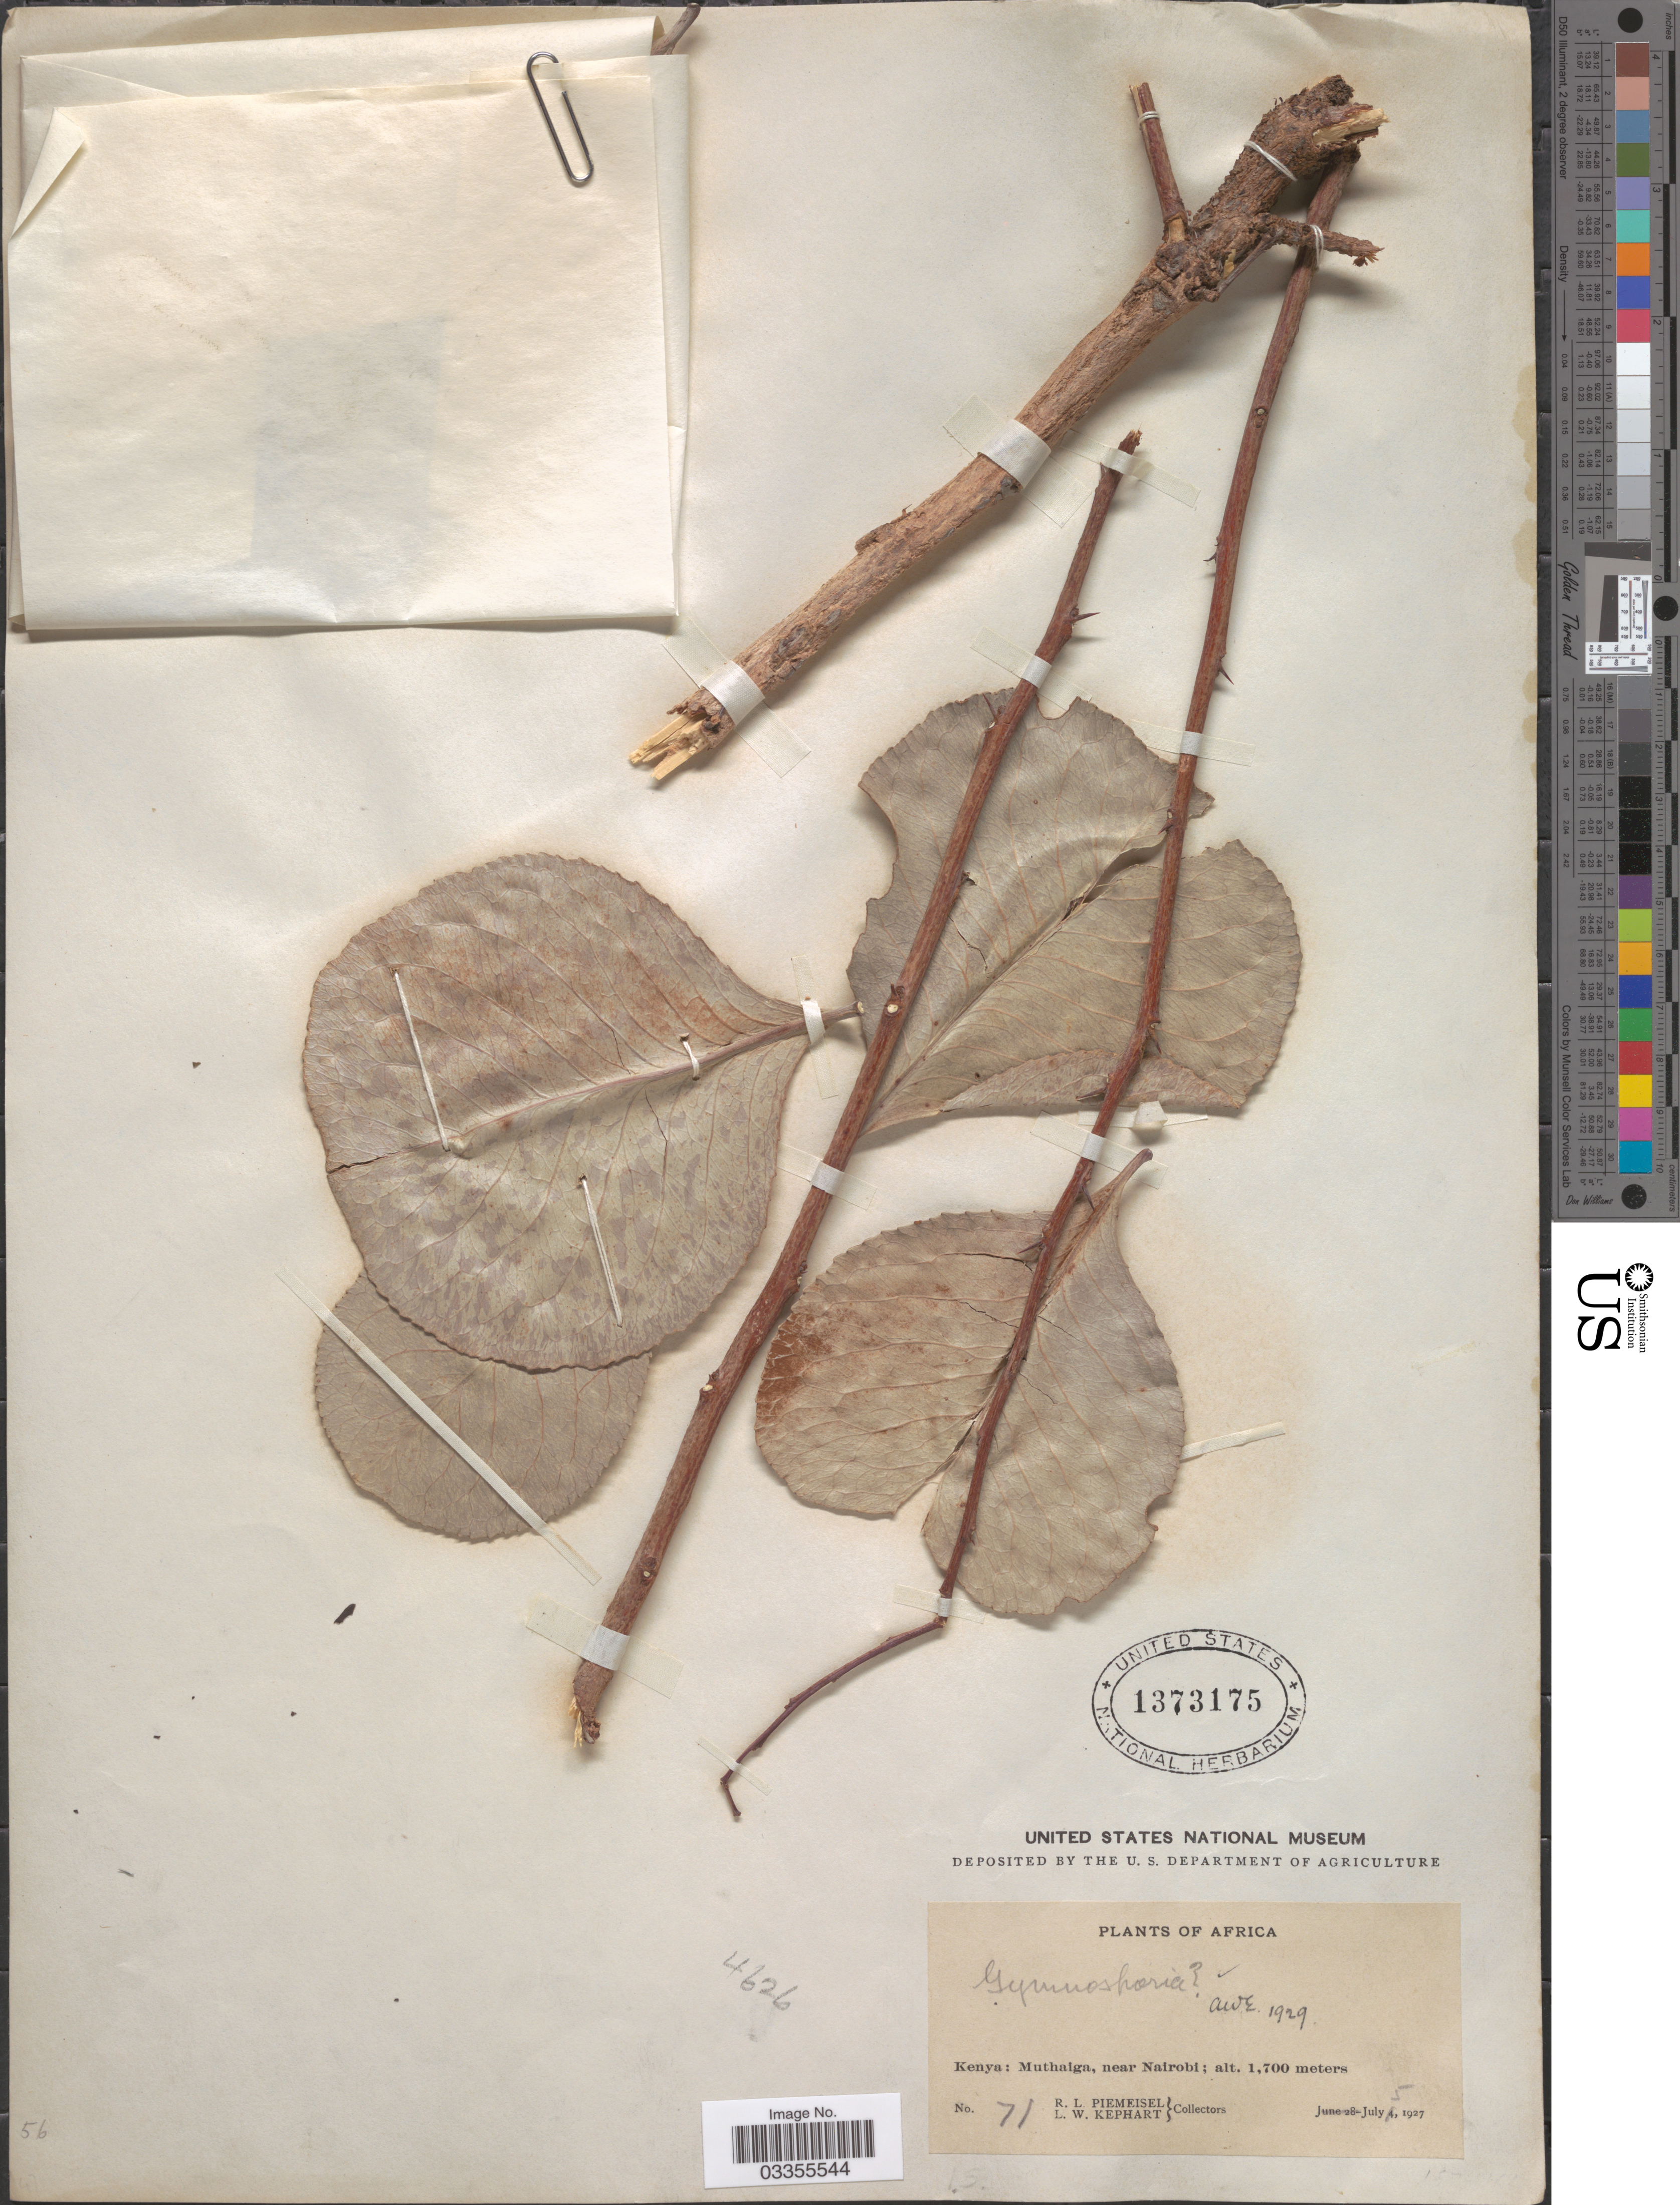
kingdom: Plantae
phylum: Tracheophyta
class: Magnoliopsida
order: Celastrales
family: Celastraceae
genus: Gymnosporia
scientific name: Gymnosporia sp.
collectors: R. L. Piemeisel & L. W. Kephart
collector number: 71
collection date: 1927-07-05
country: Kenya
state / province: Nairobi Area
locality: Muthaiga, near Nairobi.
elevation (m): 1700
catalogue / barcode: US 1373175